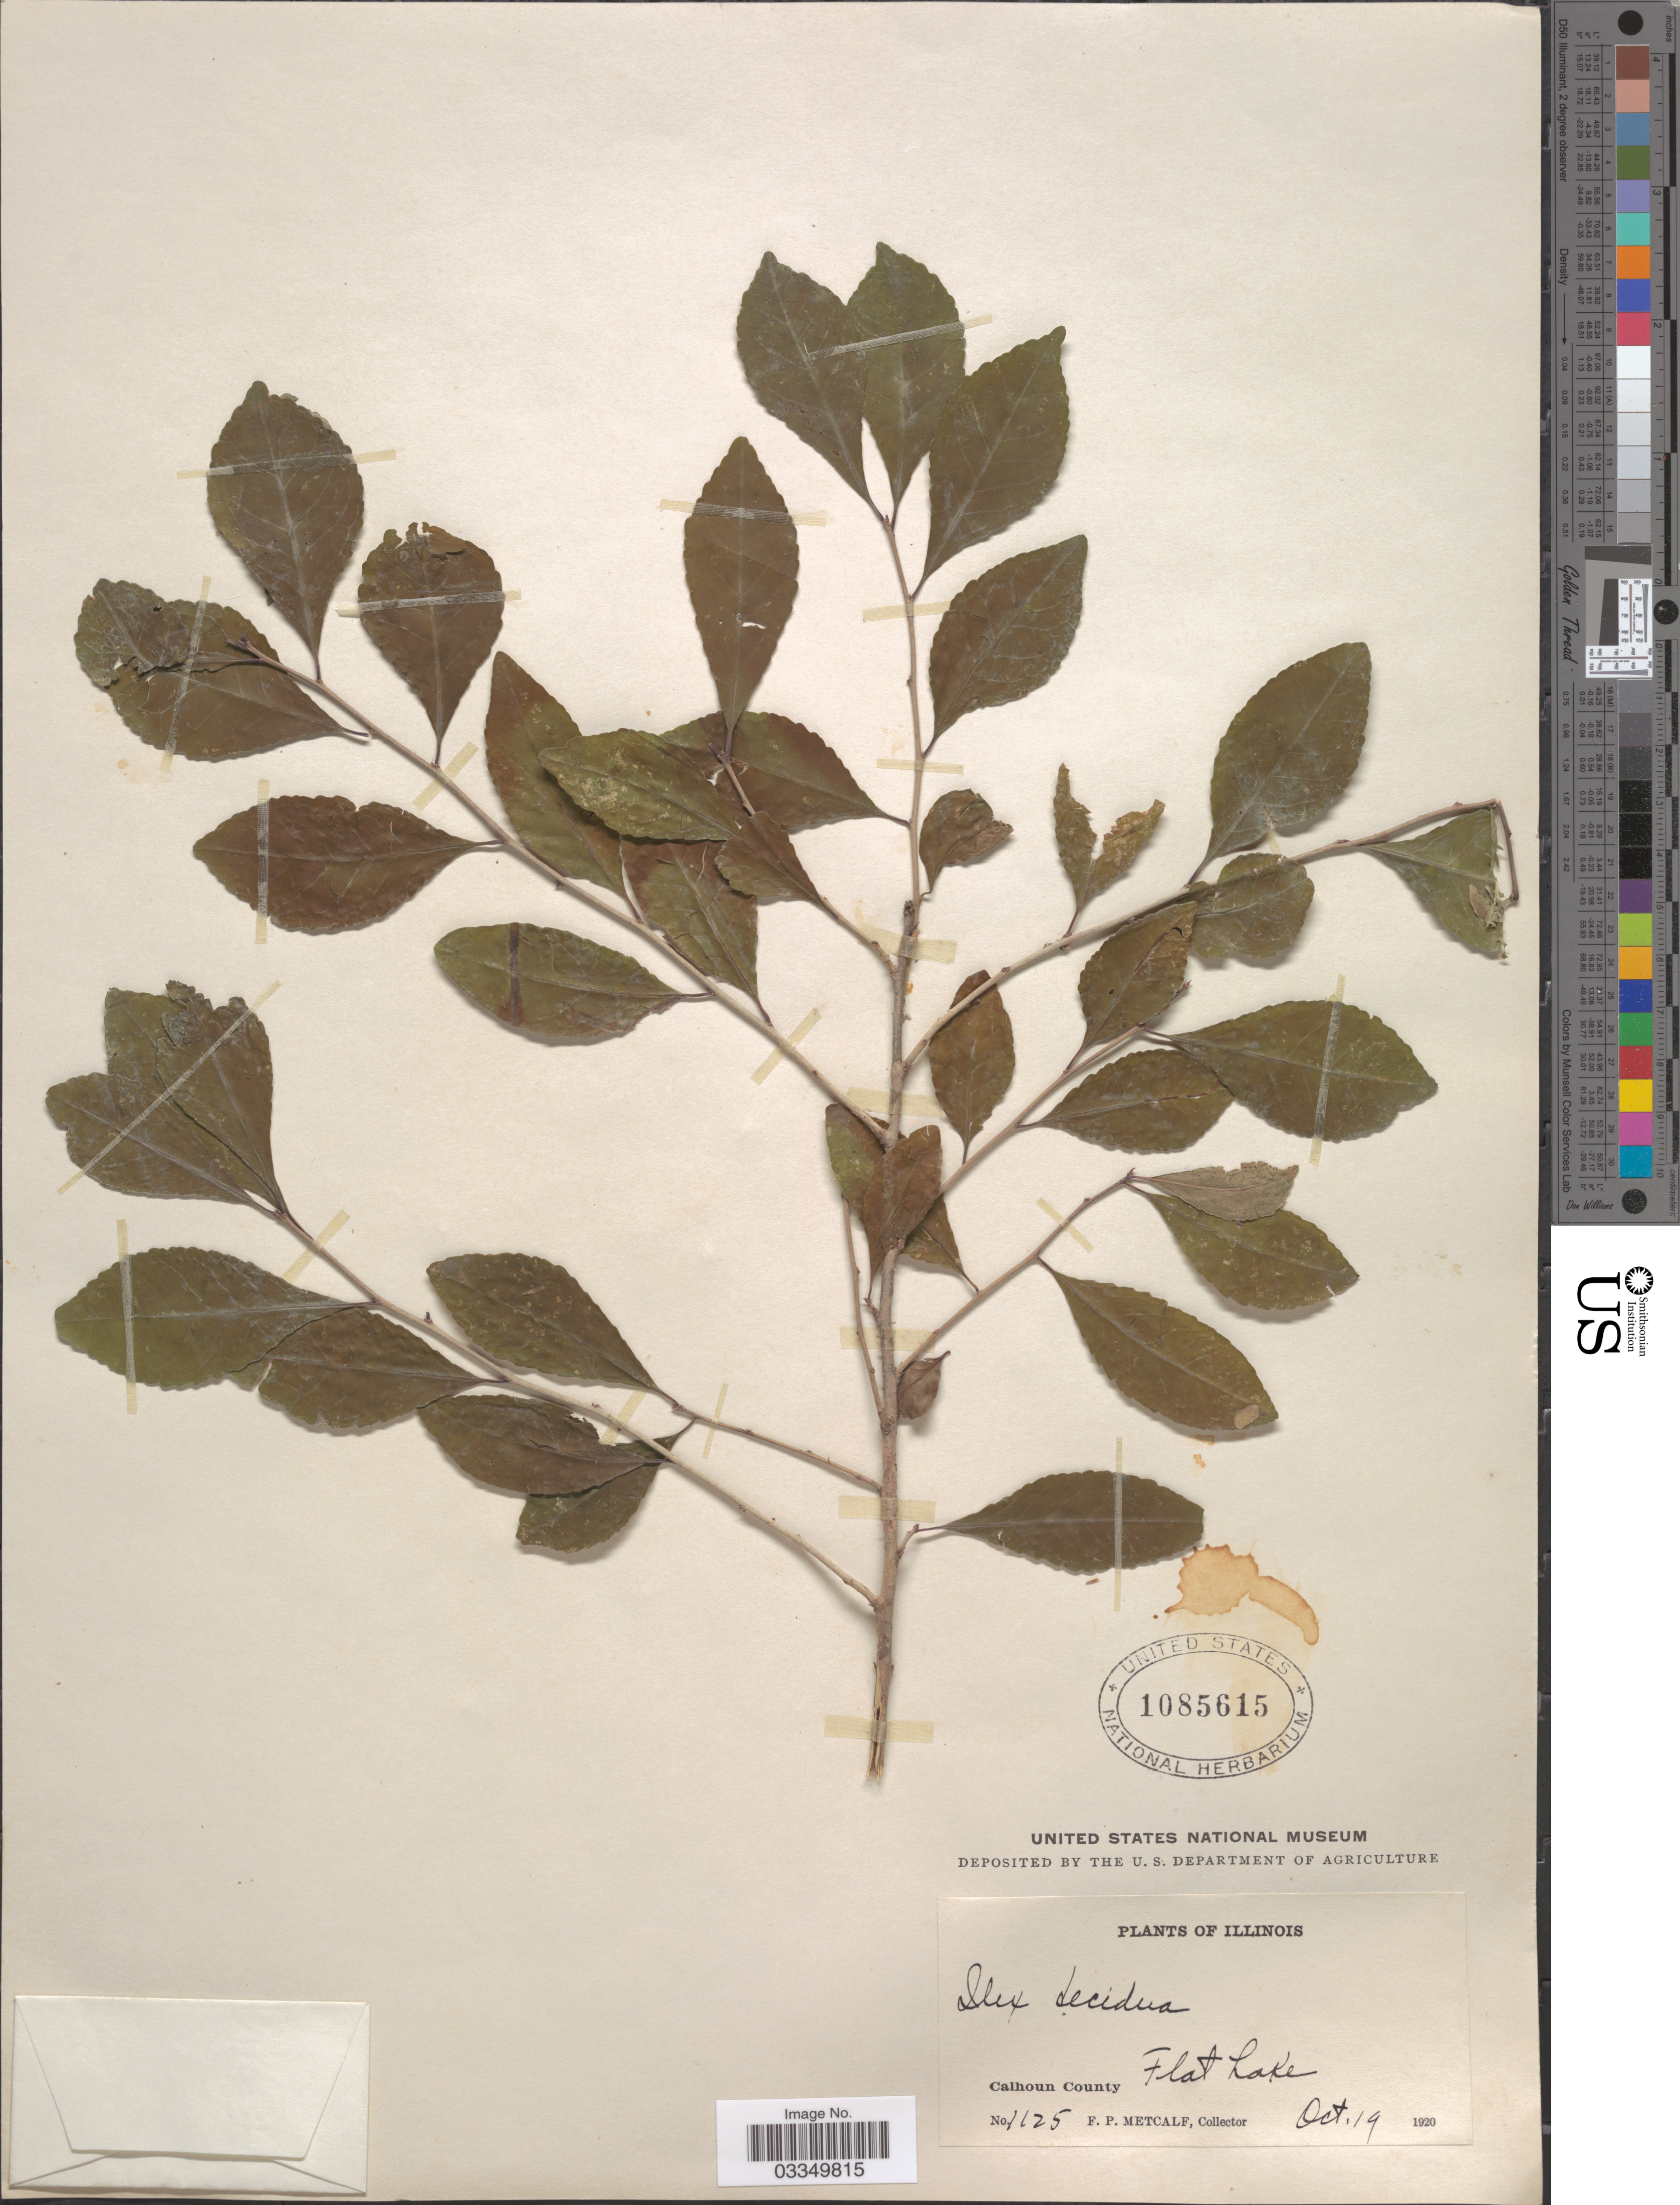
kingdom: Plantae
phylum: Tracheophyta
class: Magnoliopsida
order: Aquifoliales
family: Aquifoliaceae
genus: Ilex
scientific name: Ilex decidua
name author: Walter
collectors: F. Metcalf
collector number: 1125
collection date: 1920-10-19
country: United States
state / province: Illinois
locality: Calhoun County. Flat Lake.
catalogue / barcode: US 1085615